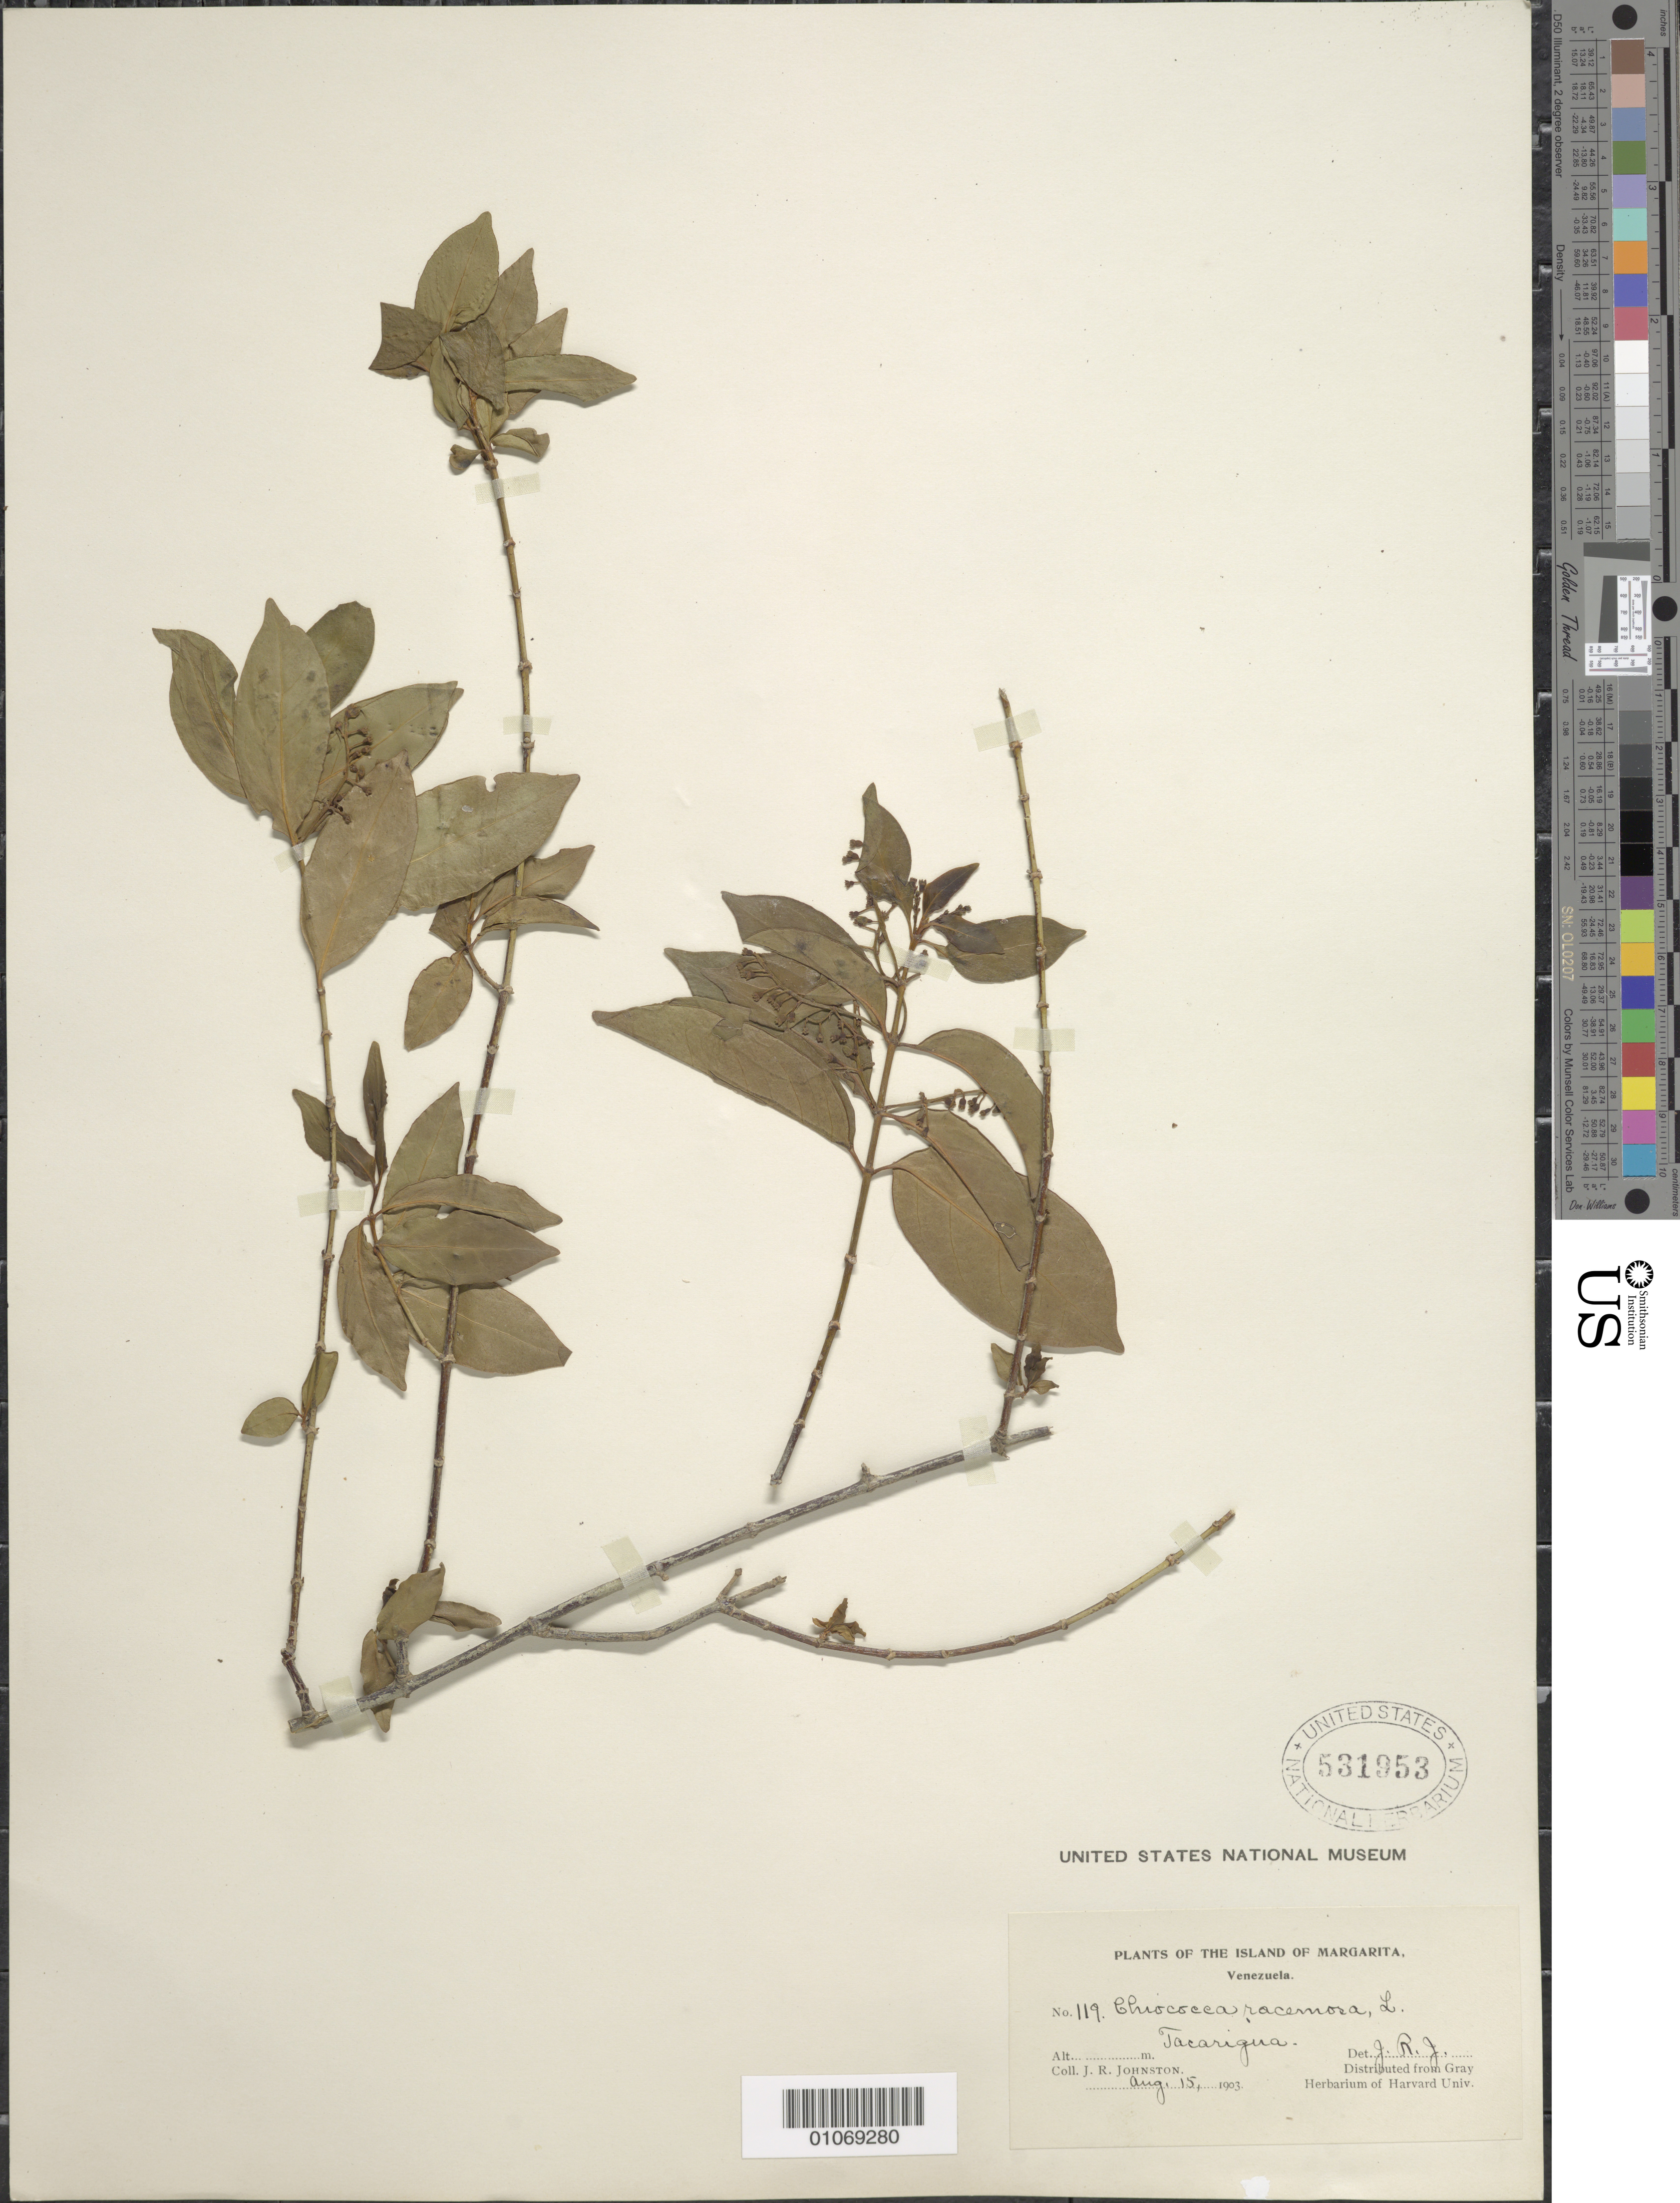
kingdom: Plantae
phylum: Tracheophyta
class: Magnoliopsida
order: Gentianales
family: Rubiaceae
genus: Chiococca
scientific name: Chiococca alba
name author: (L.) Hitchc.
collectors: J. Johnston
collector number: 119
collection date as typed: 15 Aug 1903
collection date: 1903-08-15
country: Venezuela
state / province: Nueva Esparta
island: Margarita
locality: Tacariqua.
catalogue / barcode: US 531953